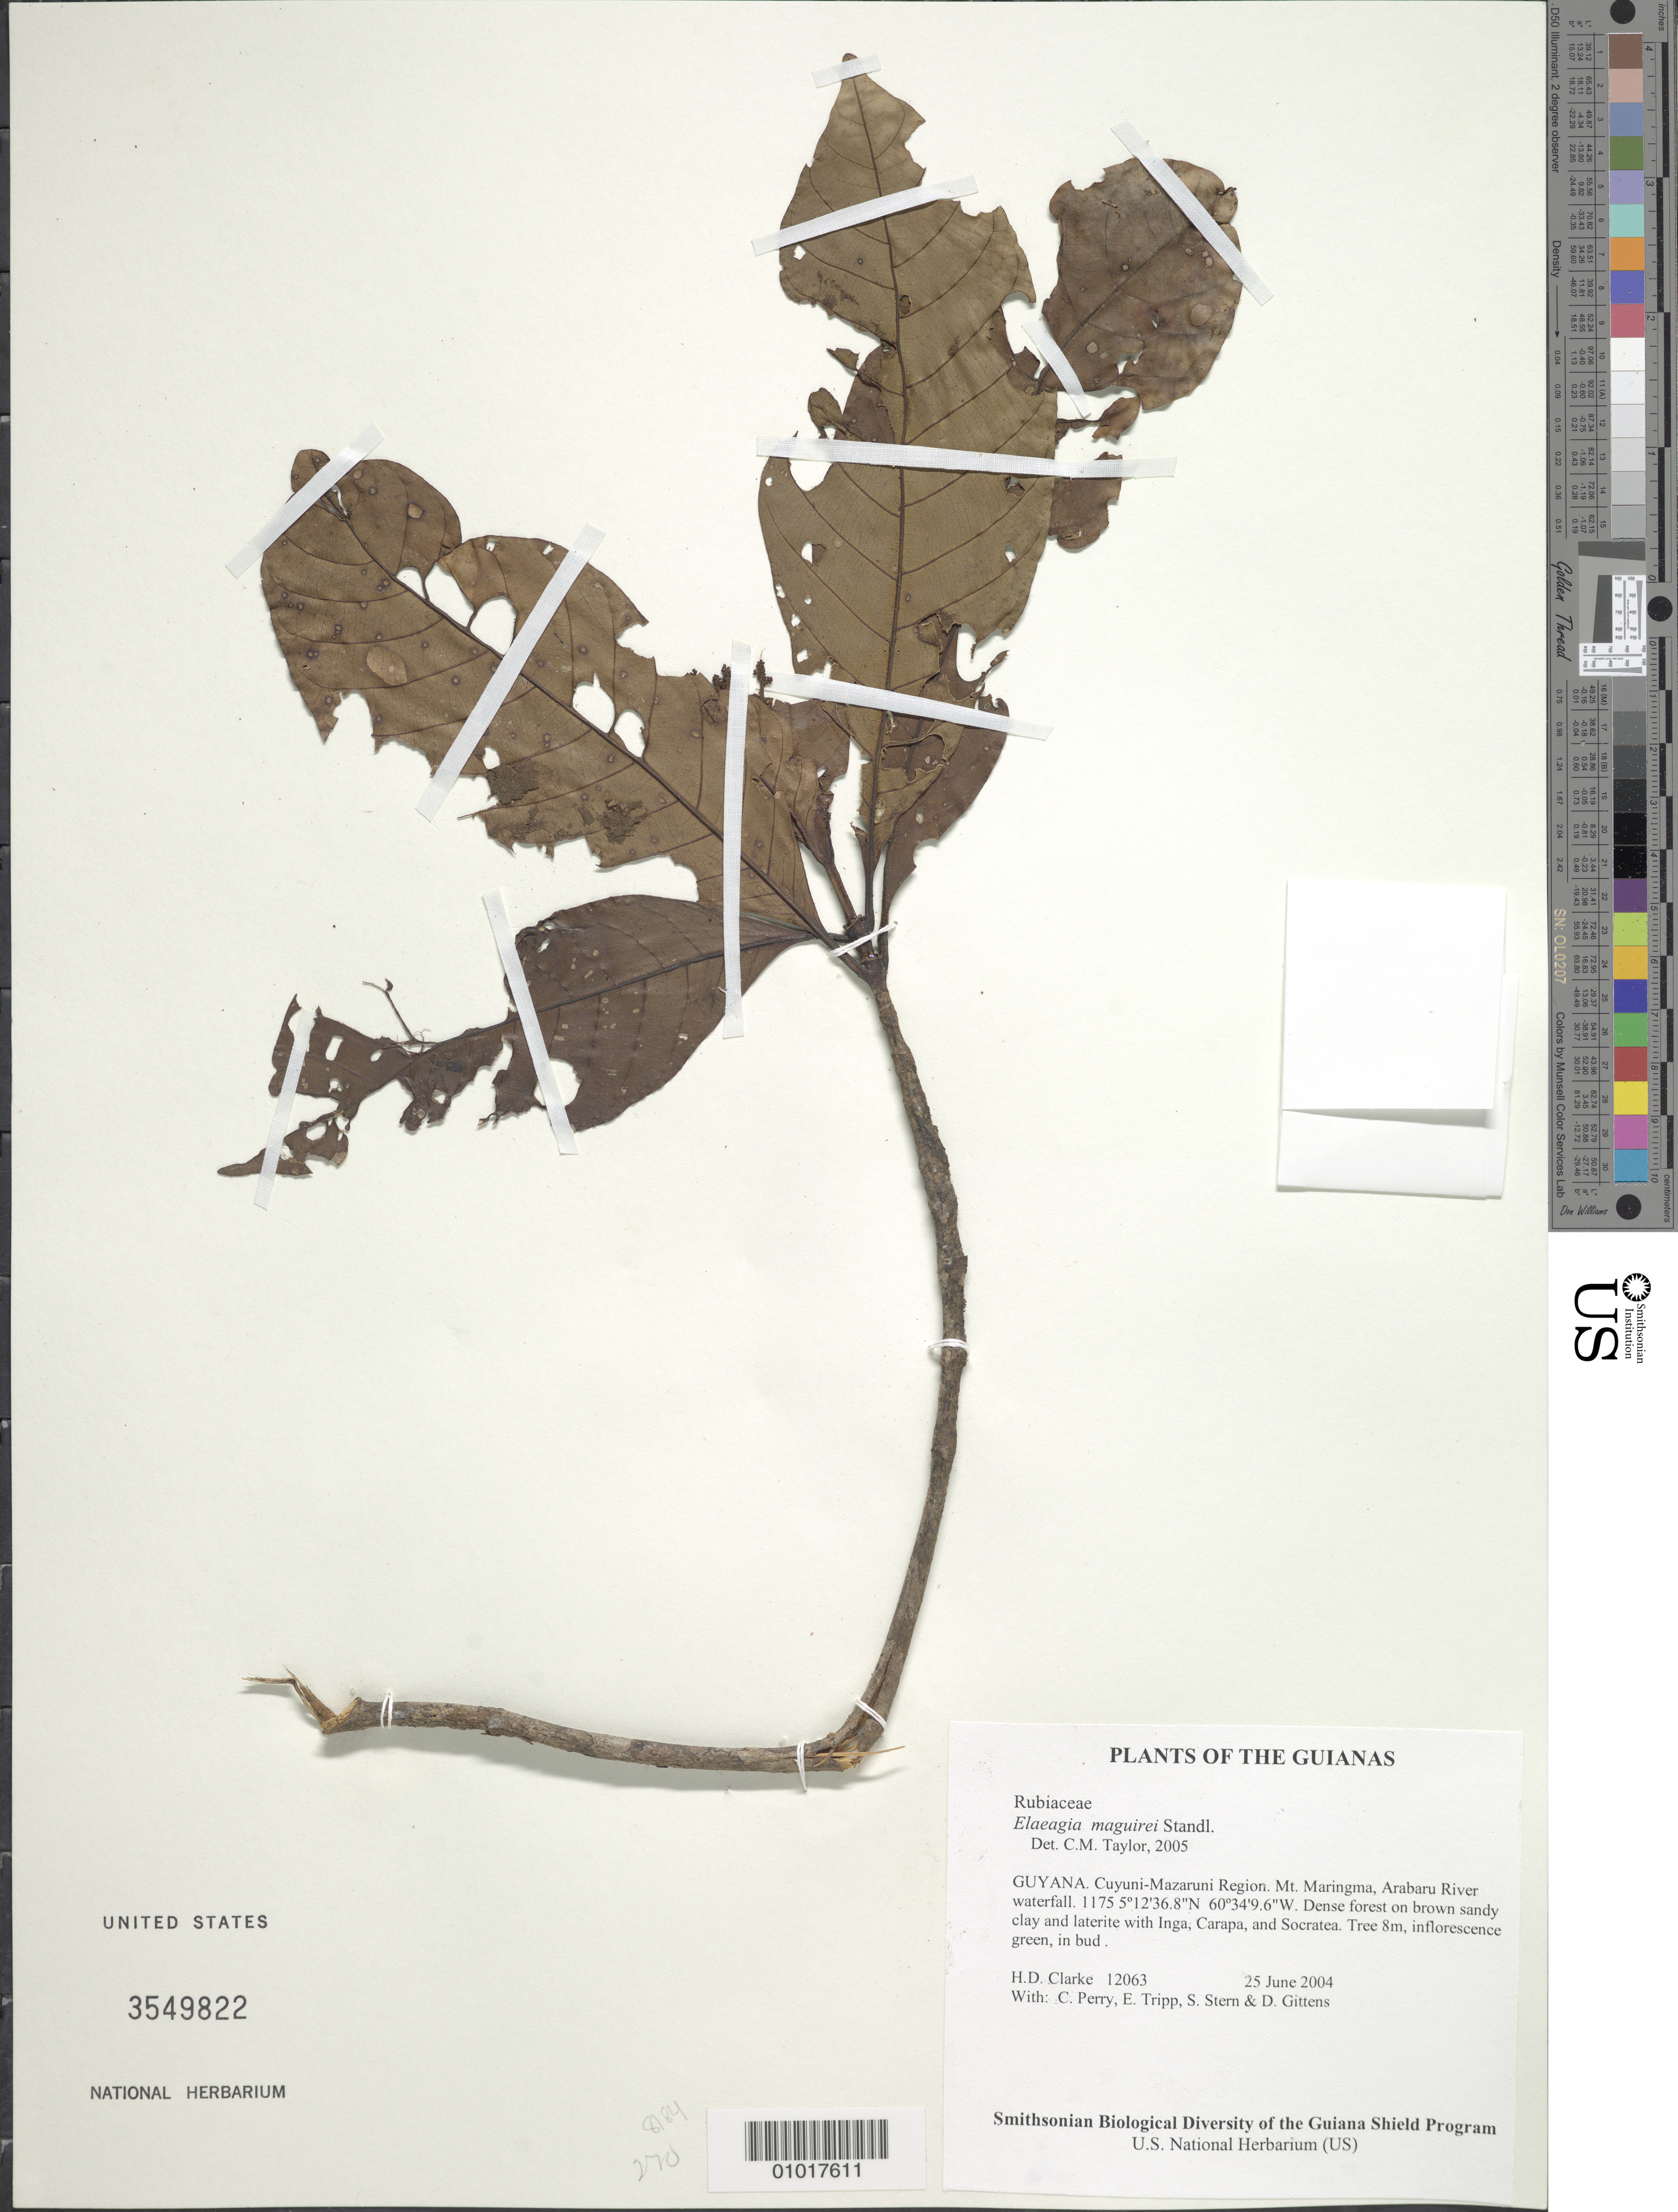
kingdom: Plantae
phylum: Tracheophyta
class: Magnoliopsida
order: Gentianales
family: Rubiaceae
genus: Elaeagia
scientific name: Elaeagia maguirei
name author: Standl.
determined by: Taylor, Charlotte M.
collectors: H. D. Clarke, C. Perry, E. Tripp, S. R. Stern & D. Gittens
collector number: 12063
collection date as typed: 25 June 2004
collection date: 2004-06-25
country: Guyana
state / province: Cuyuni-Mazaruni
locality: Mt. Maringma, Arabaru River waterfall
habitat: Dense forest on brown sandy clay and laterite with Inga, Carapa, and Socratea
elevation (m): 1175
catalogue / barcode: US 3549822